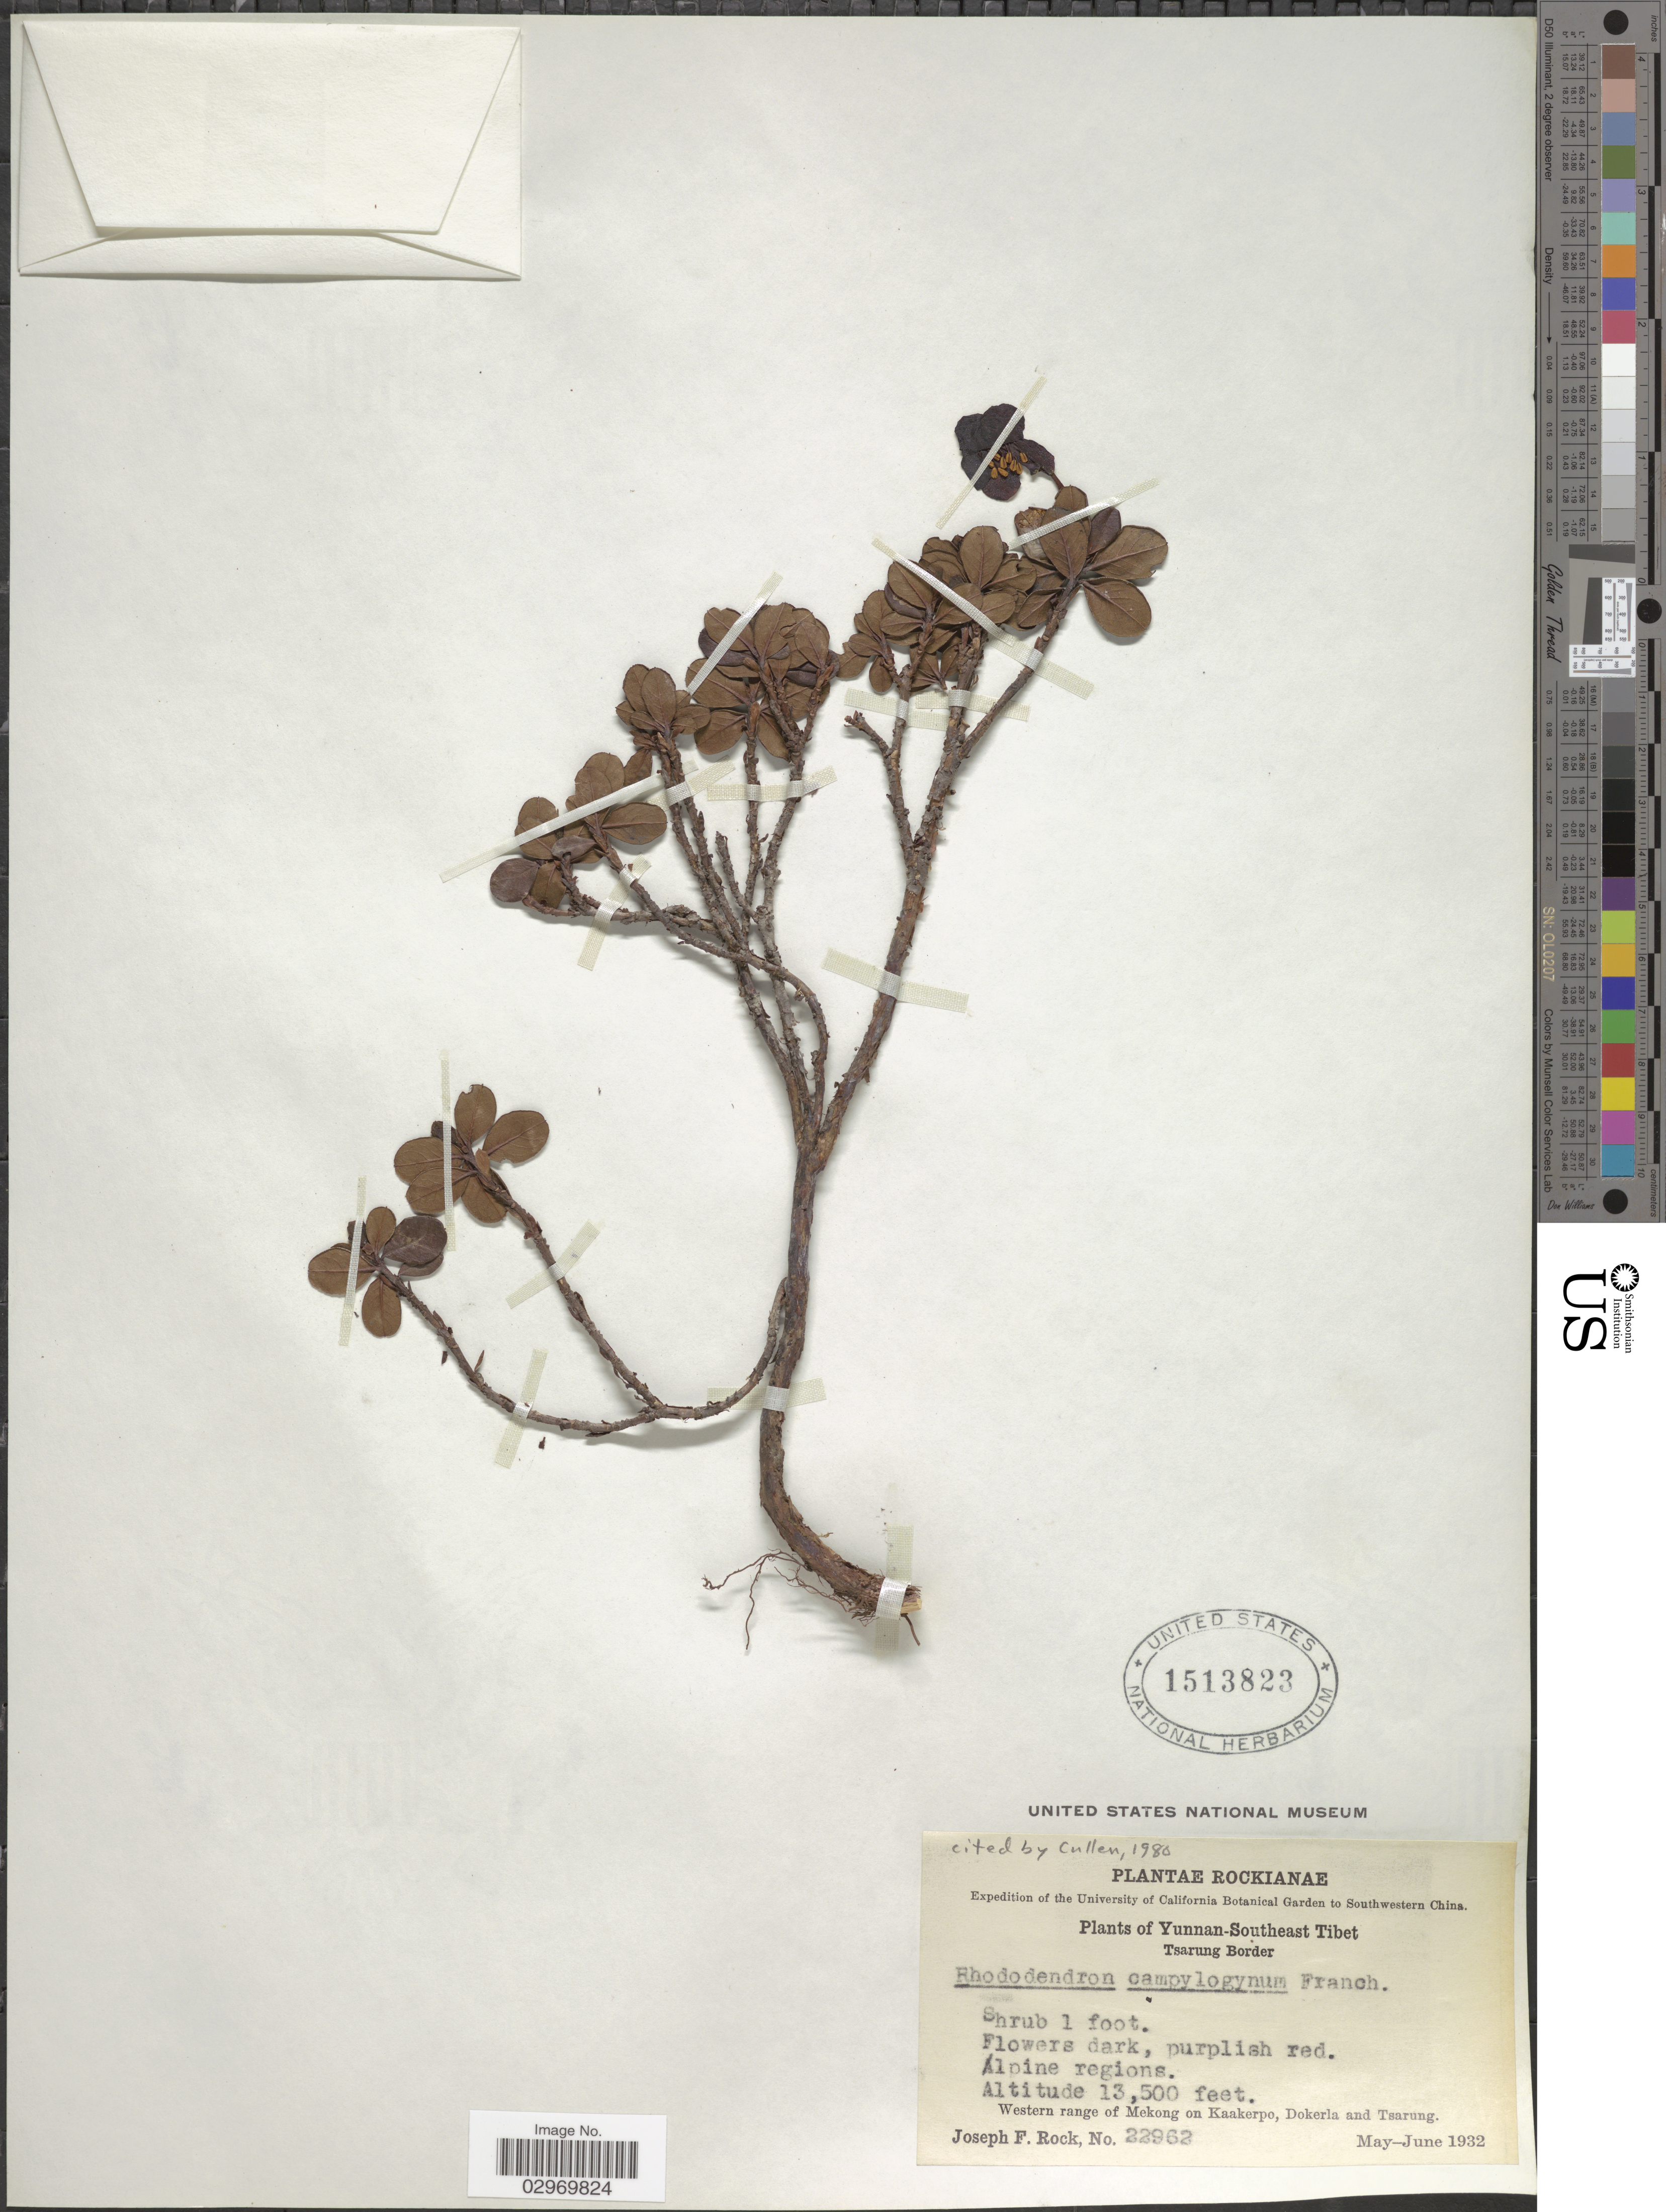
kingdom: Plantae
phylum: Tracheophyta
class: Magnoliopsida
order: Ericales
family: Ericaceae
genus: Rhododendron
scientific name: Rhododendron campylogynum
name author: Franch.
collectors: J. F. Rock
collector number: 22962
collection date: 1932-05/1932-06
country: China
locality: Southwestern China. Yunnan-Southeast Tibet. Tsarung Border. Alpine regions. Western range of Mekong on Kaakerpo, Dokerla and Tsarung.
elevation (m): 4115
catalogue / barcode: US 1513823